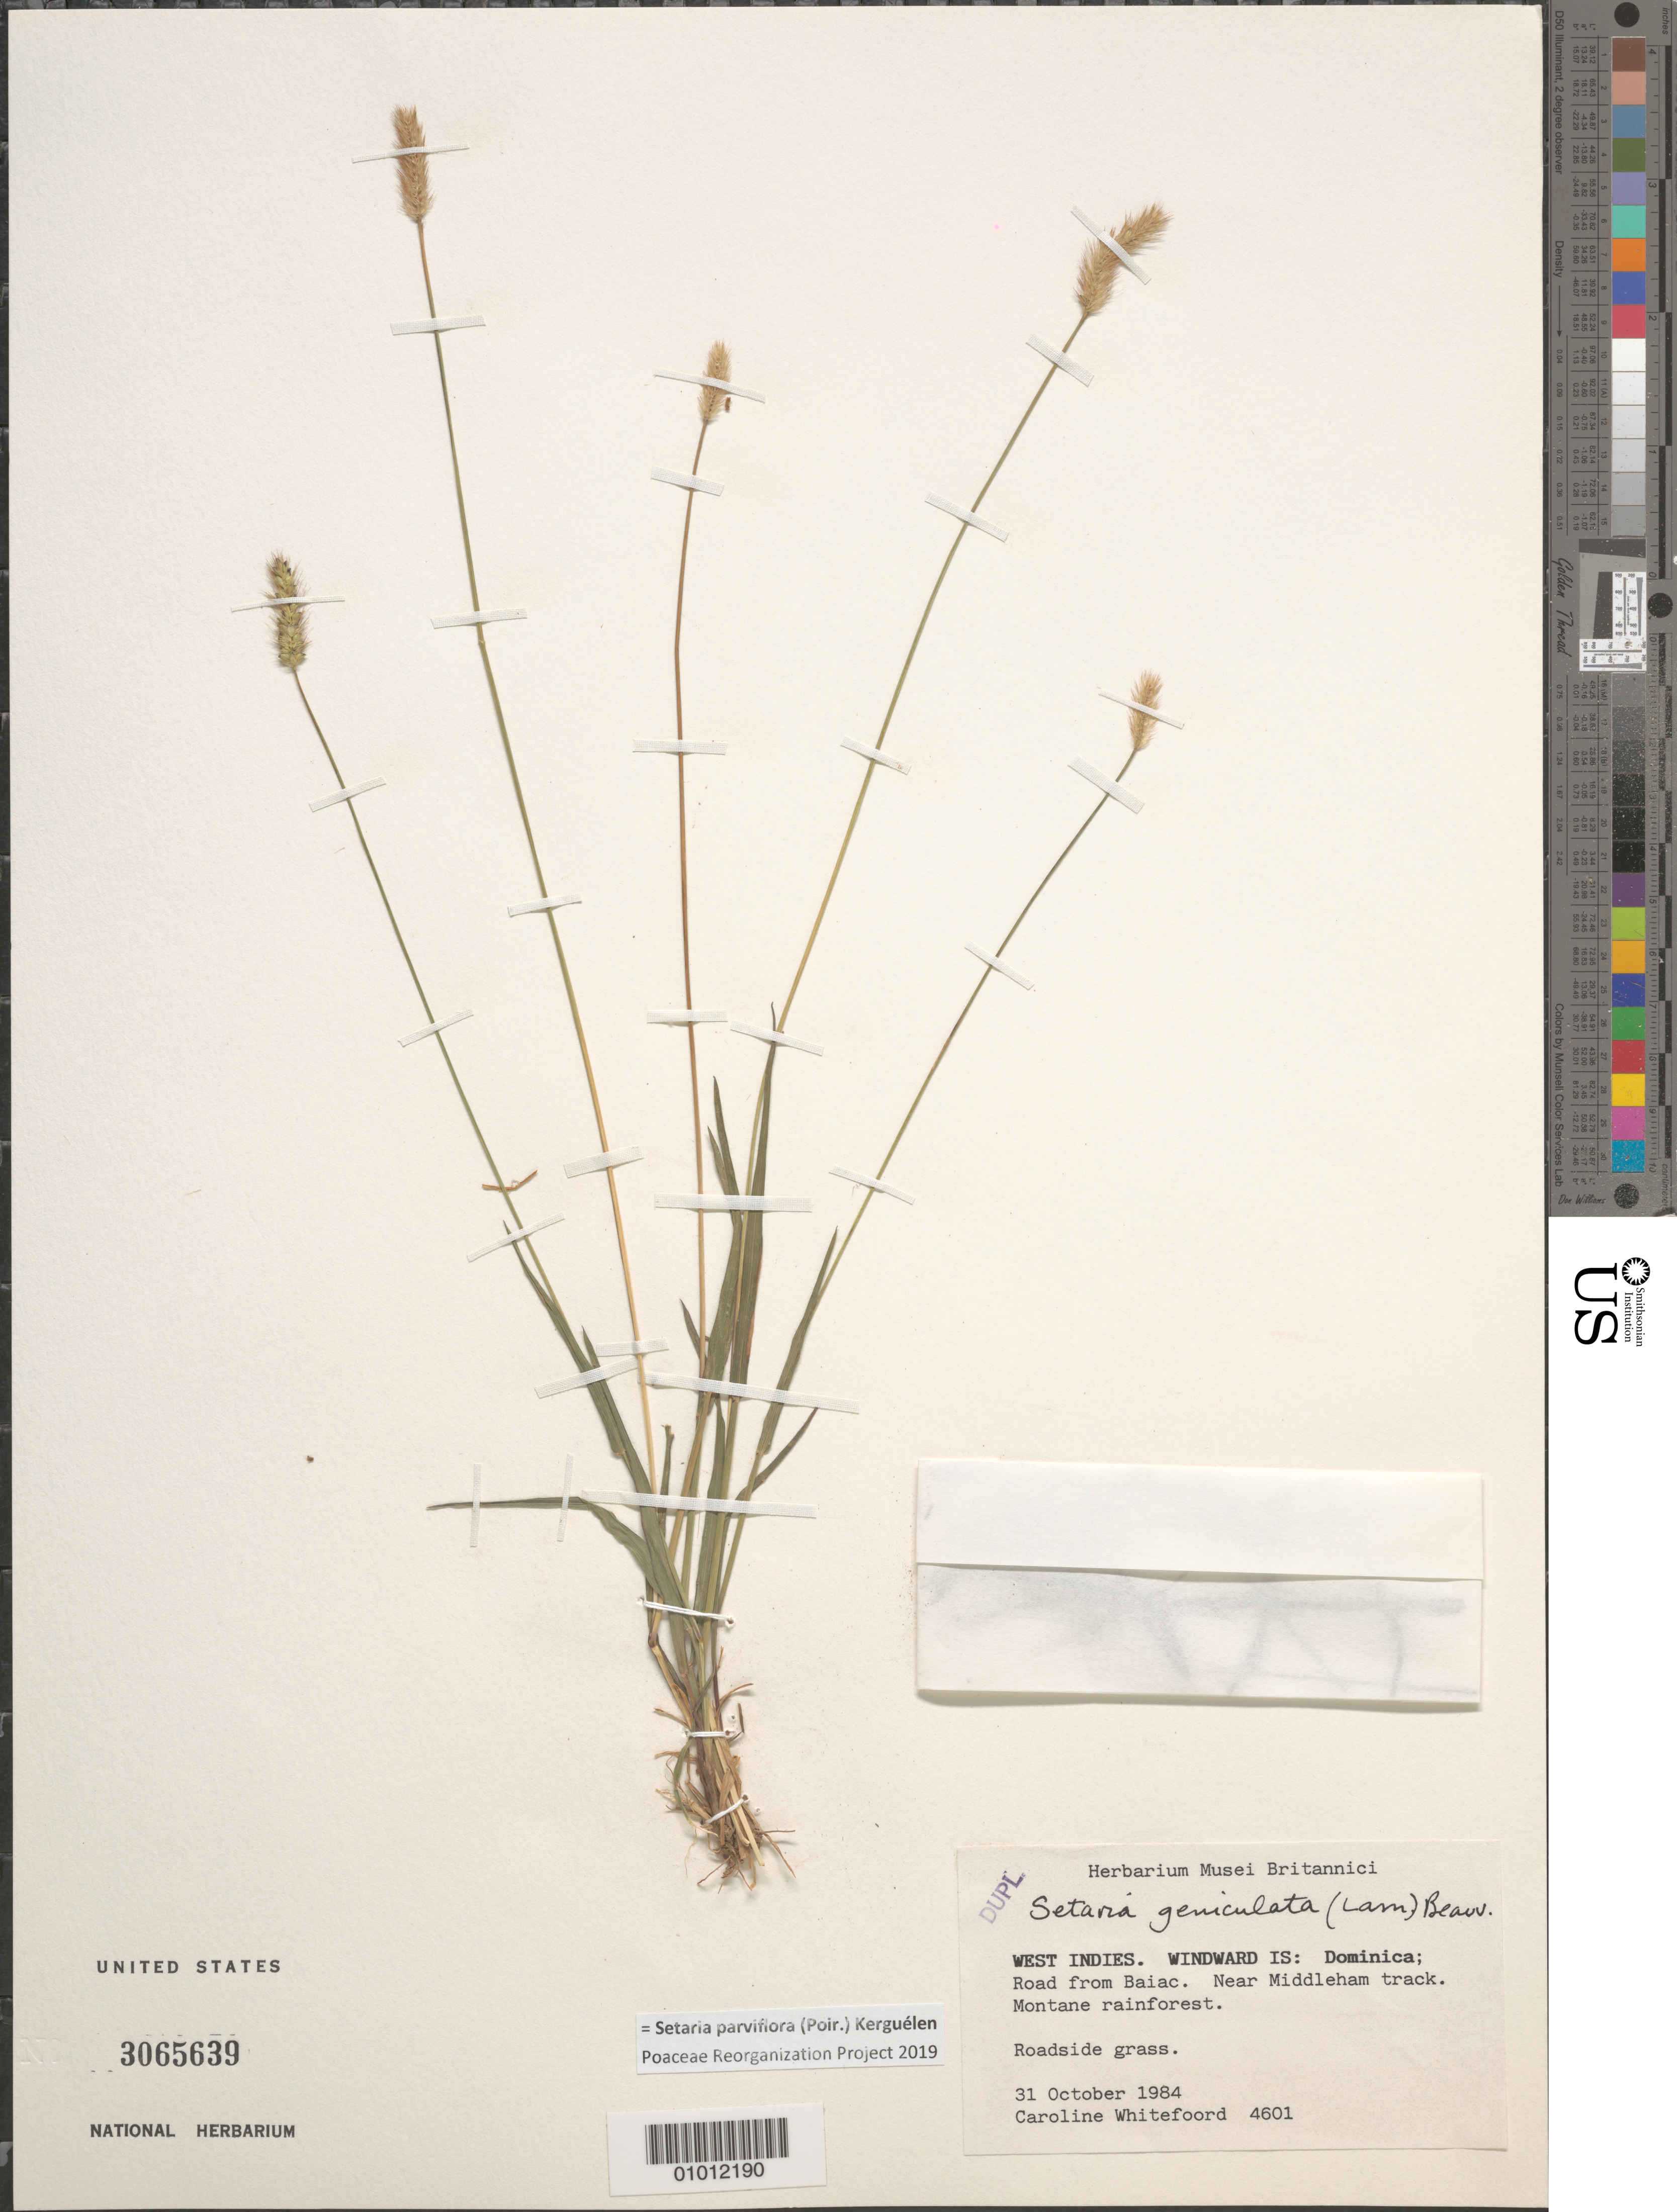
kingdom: Plantae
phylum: Tracheophyta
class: Liliopsida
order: Poales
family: Poaceae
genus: Setaria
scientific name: Setaria parviflora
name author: (Poir.) Kerguélen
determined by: Poaceae Reorganization Project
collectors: C. Whitefoord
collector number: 4601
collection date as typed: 31 Oct 1984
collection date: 1984-10-31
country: Dominica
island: Dominica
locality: Windard Is., road from Baiac, near Middleham track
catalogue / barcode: US 3065639